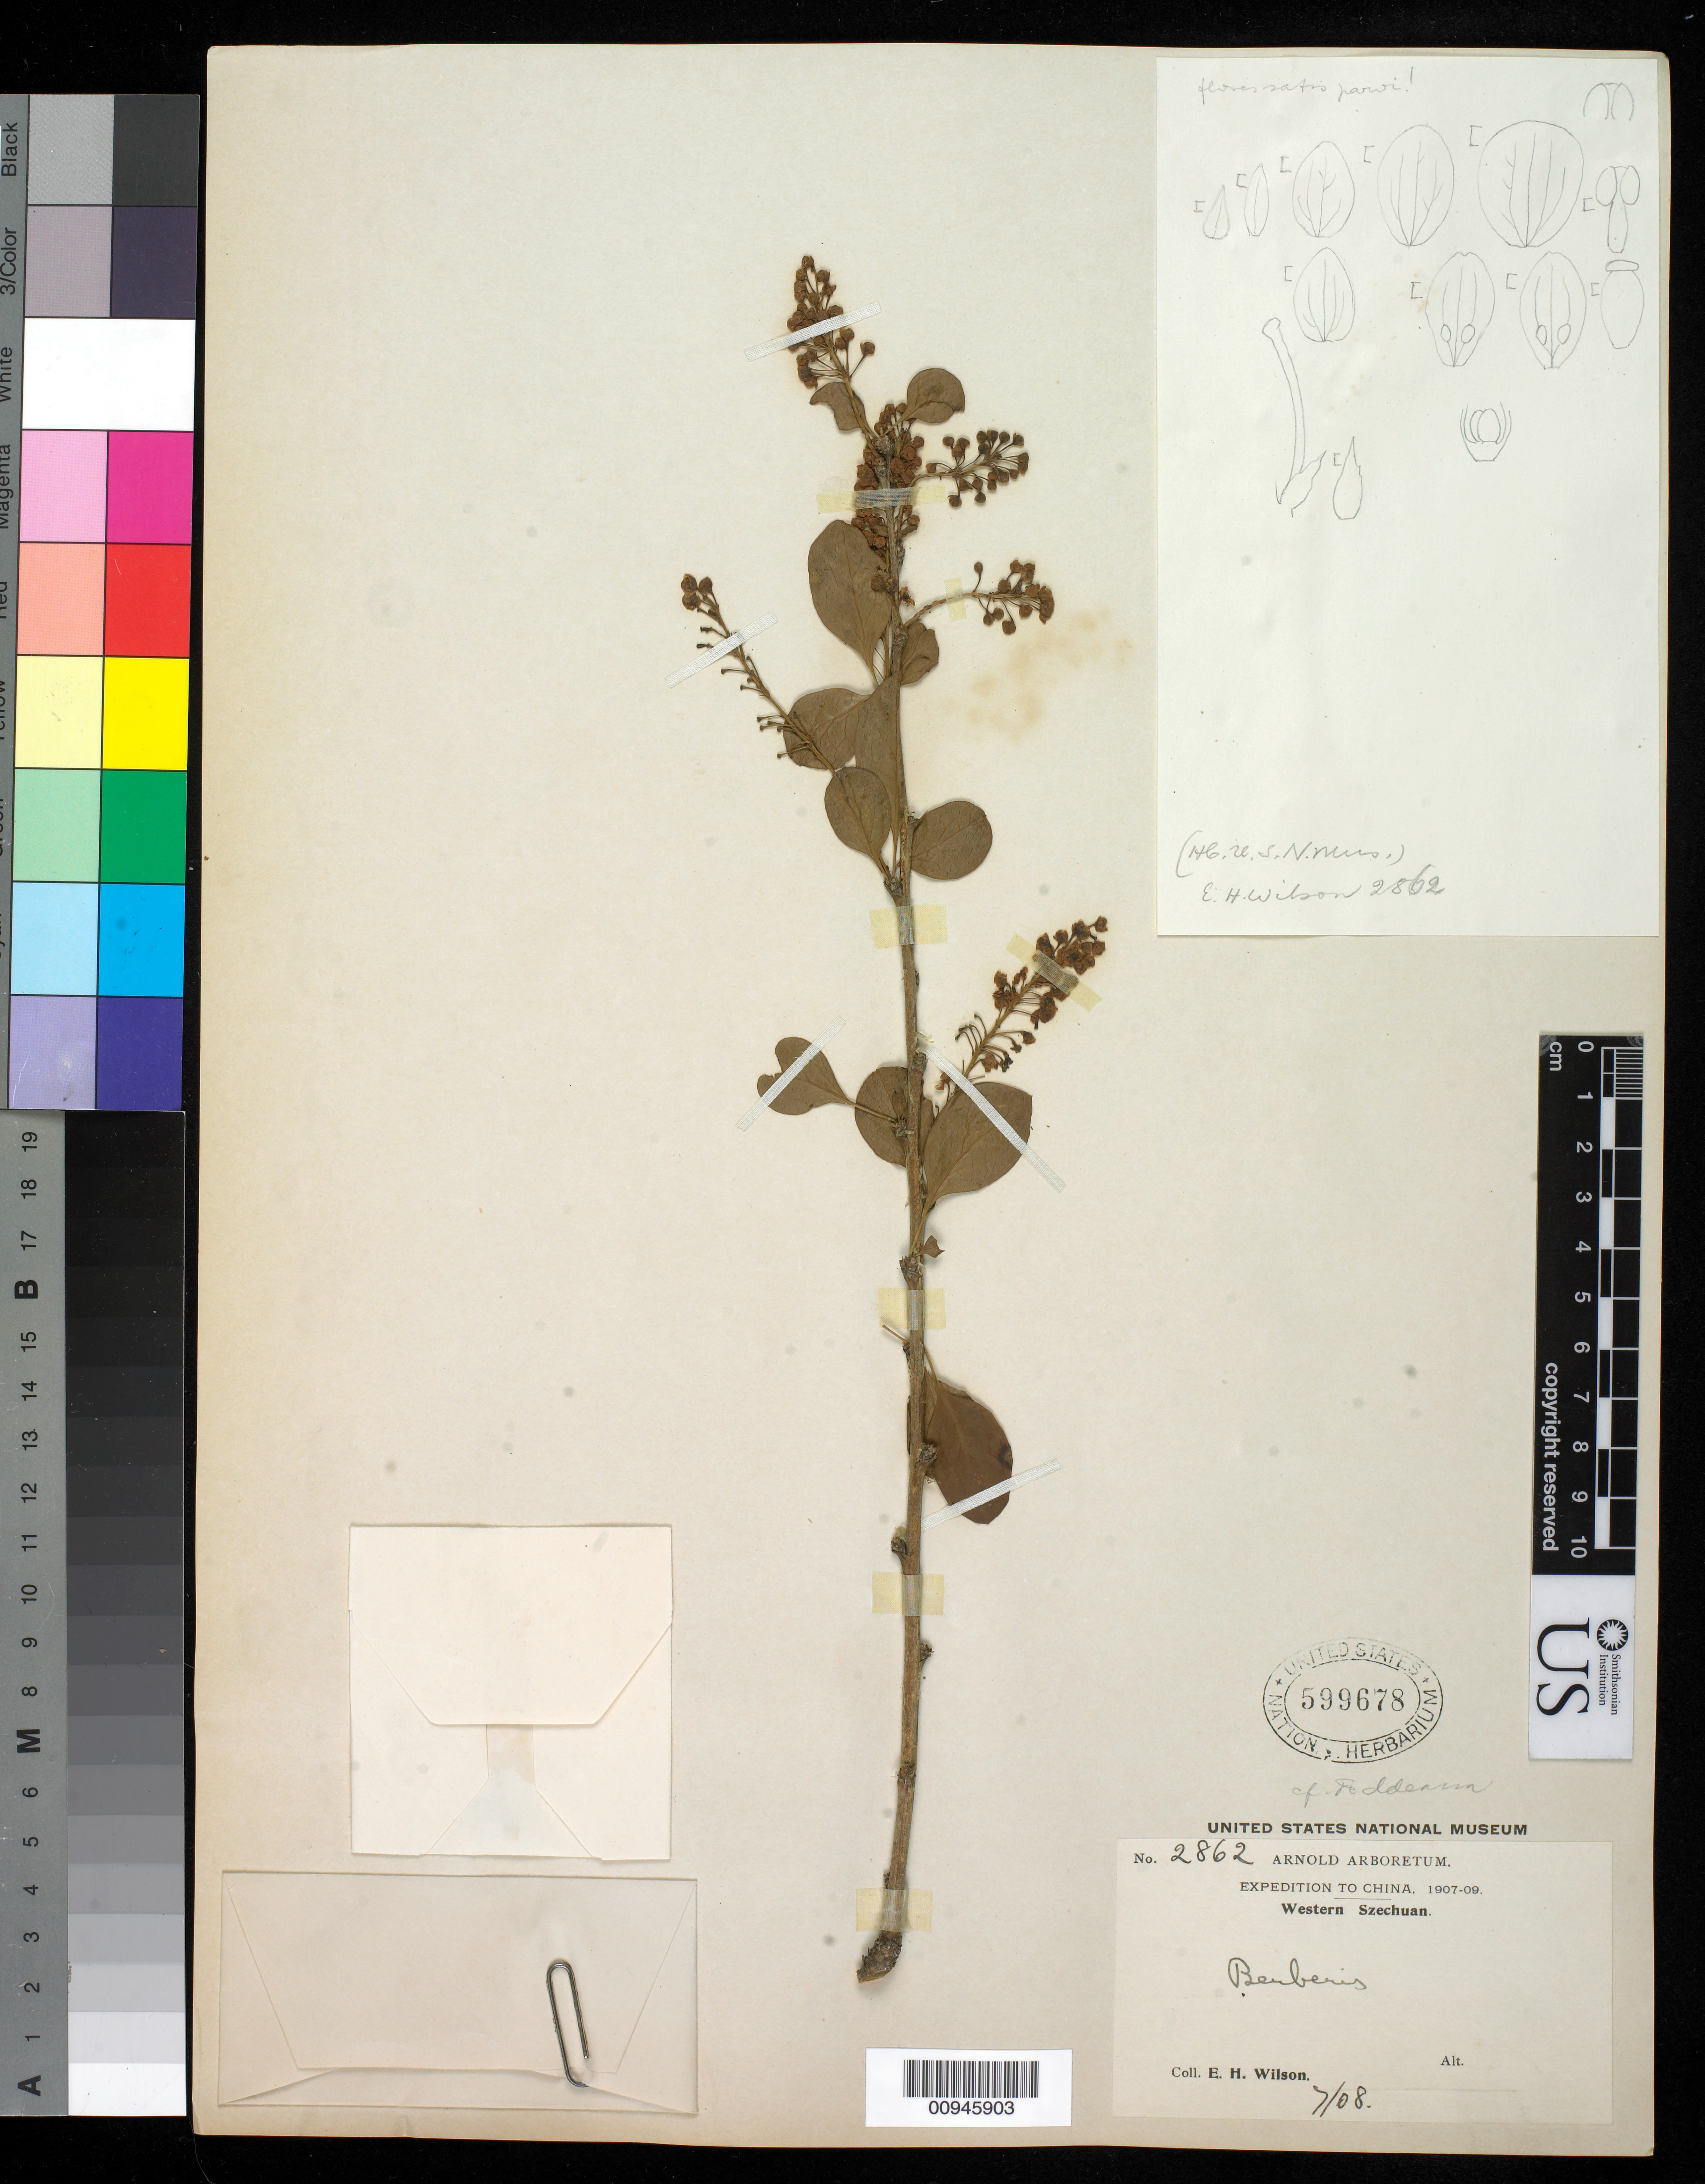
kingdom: Plantae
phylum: Tracheophyta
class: Magnoliopsida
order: Ranunculales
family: Berberidaceae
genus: Berberis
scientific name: Berberis feddeana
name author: C.K. Schneid.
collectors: E. H. Wilson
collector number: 2862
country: China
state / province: Sichuan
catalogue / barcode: US 599678